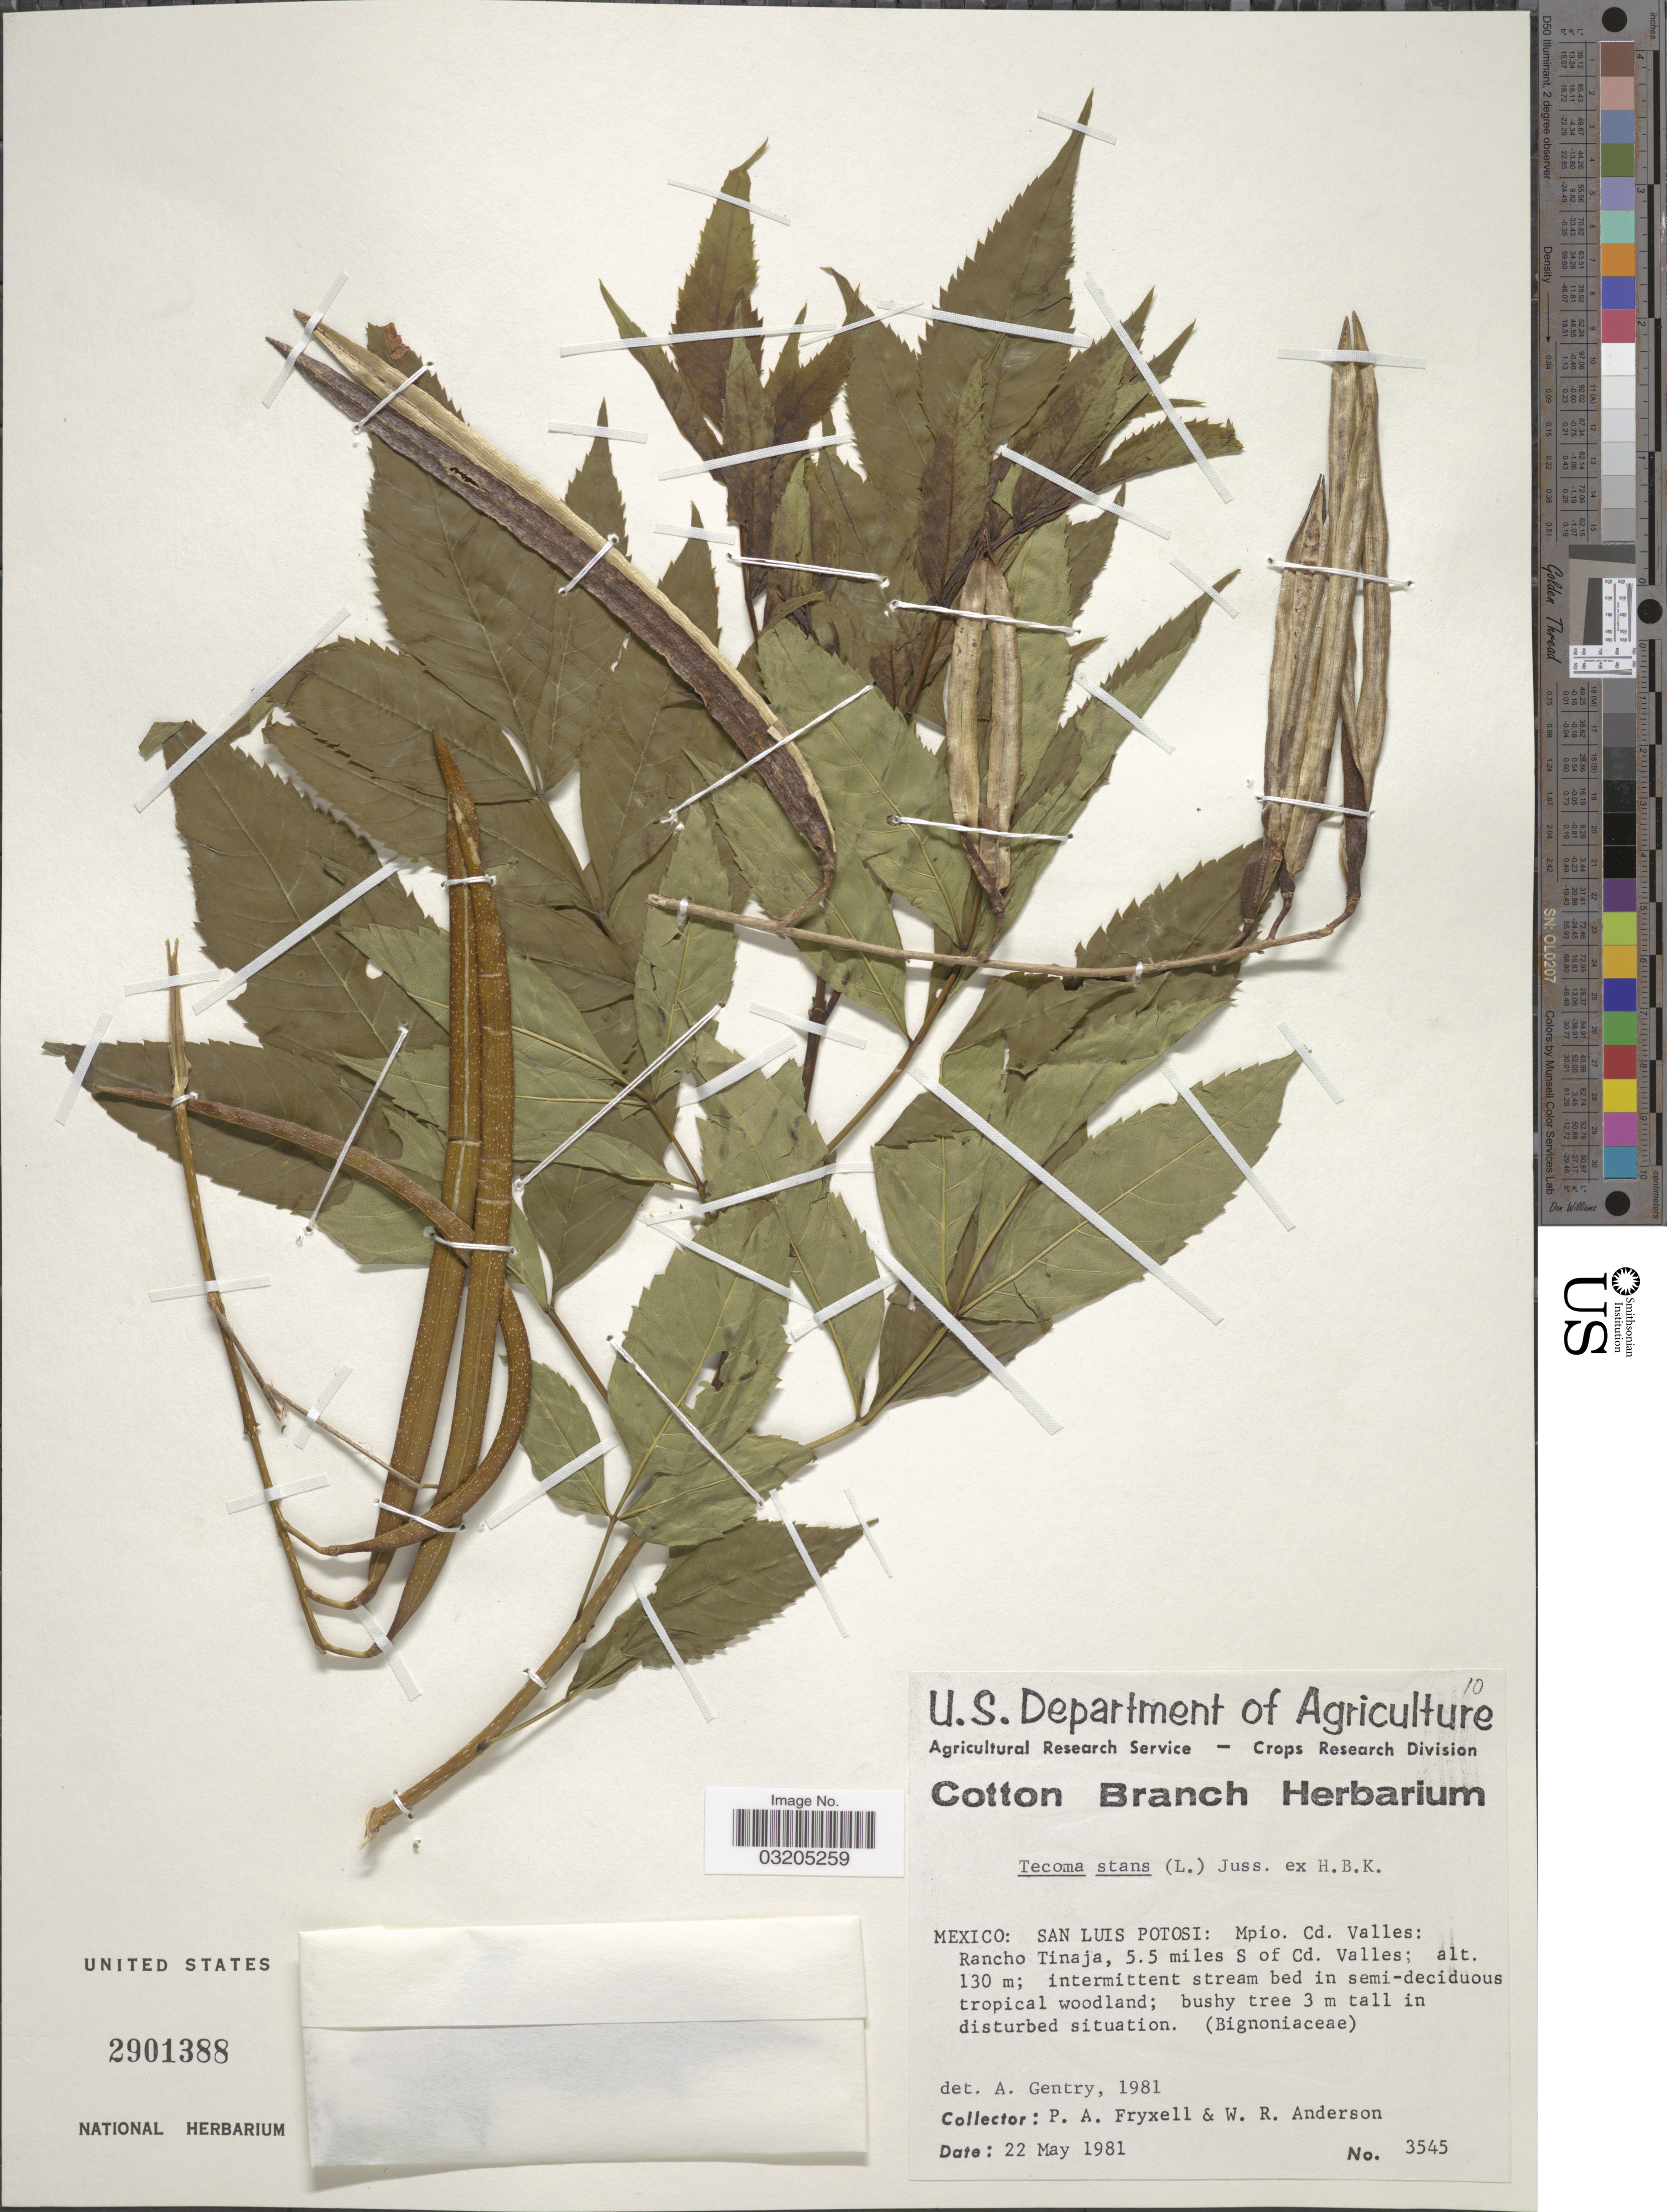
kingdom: Plantae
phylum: Tracheophyta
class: Magnoliopsida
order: Lamiales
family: Bignoniaceae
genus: Tecoma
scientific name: Tecoma stans var. stans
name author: (L.) Juss. ex Kunth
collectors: P. A. Fryxell & W. Anderson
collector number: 3545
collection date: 1981-05-22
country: Mexico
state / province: San Luis Potosí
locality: Mpio. Cd. Valles: Rancho Tinaja, 5.5 miles S of Cd. Valles.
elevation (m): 130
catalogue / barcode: US 2901388